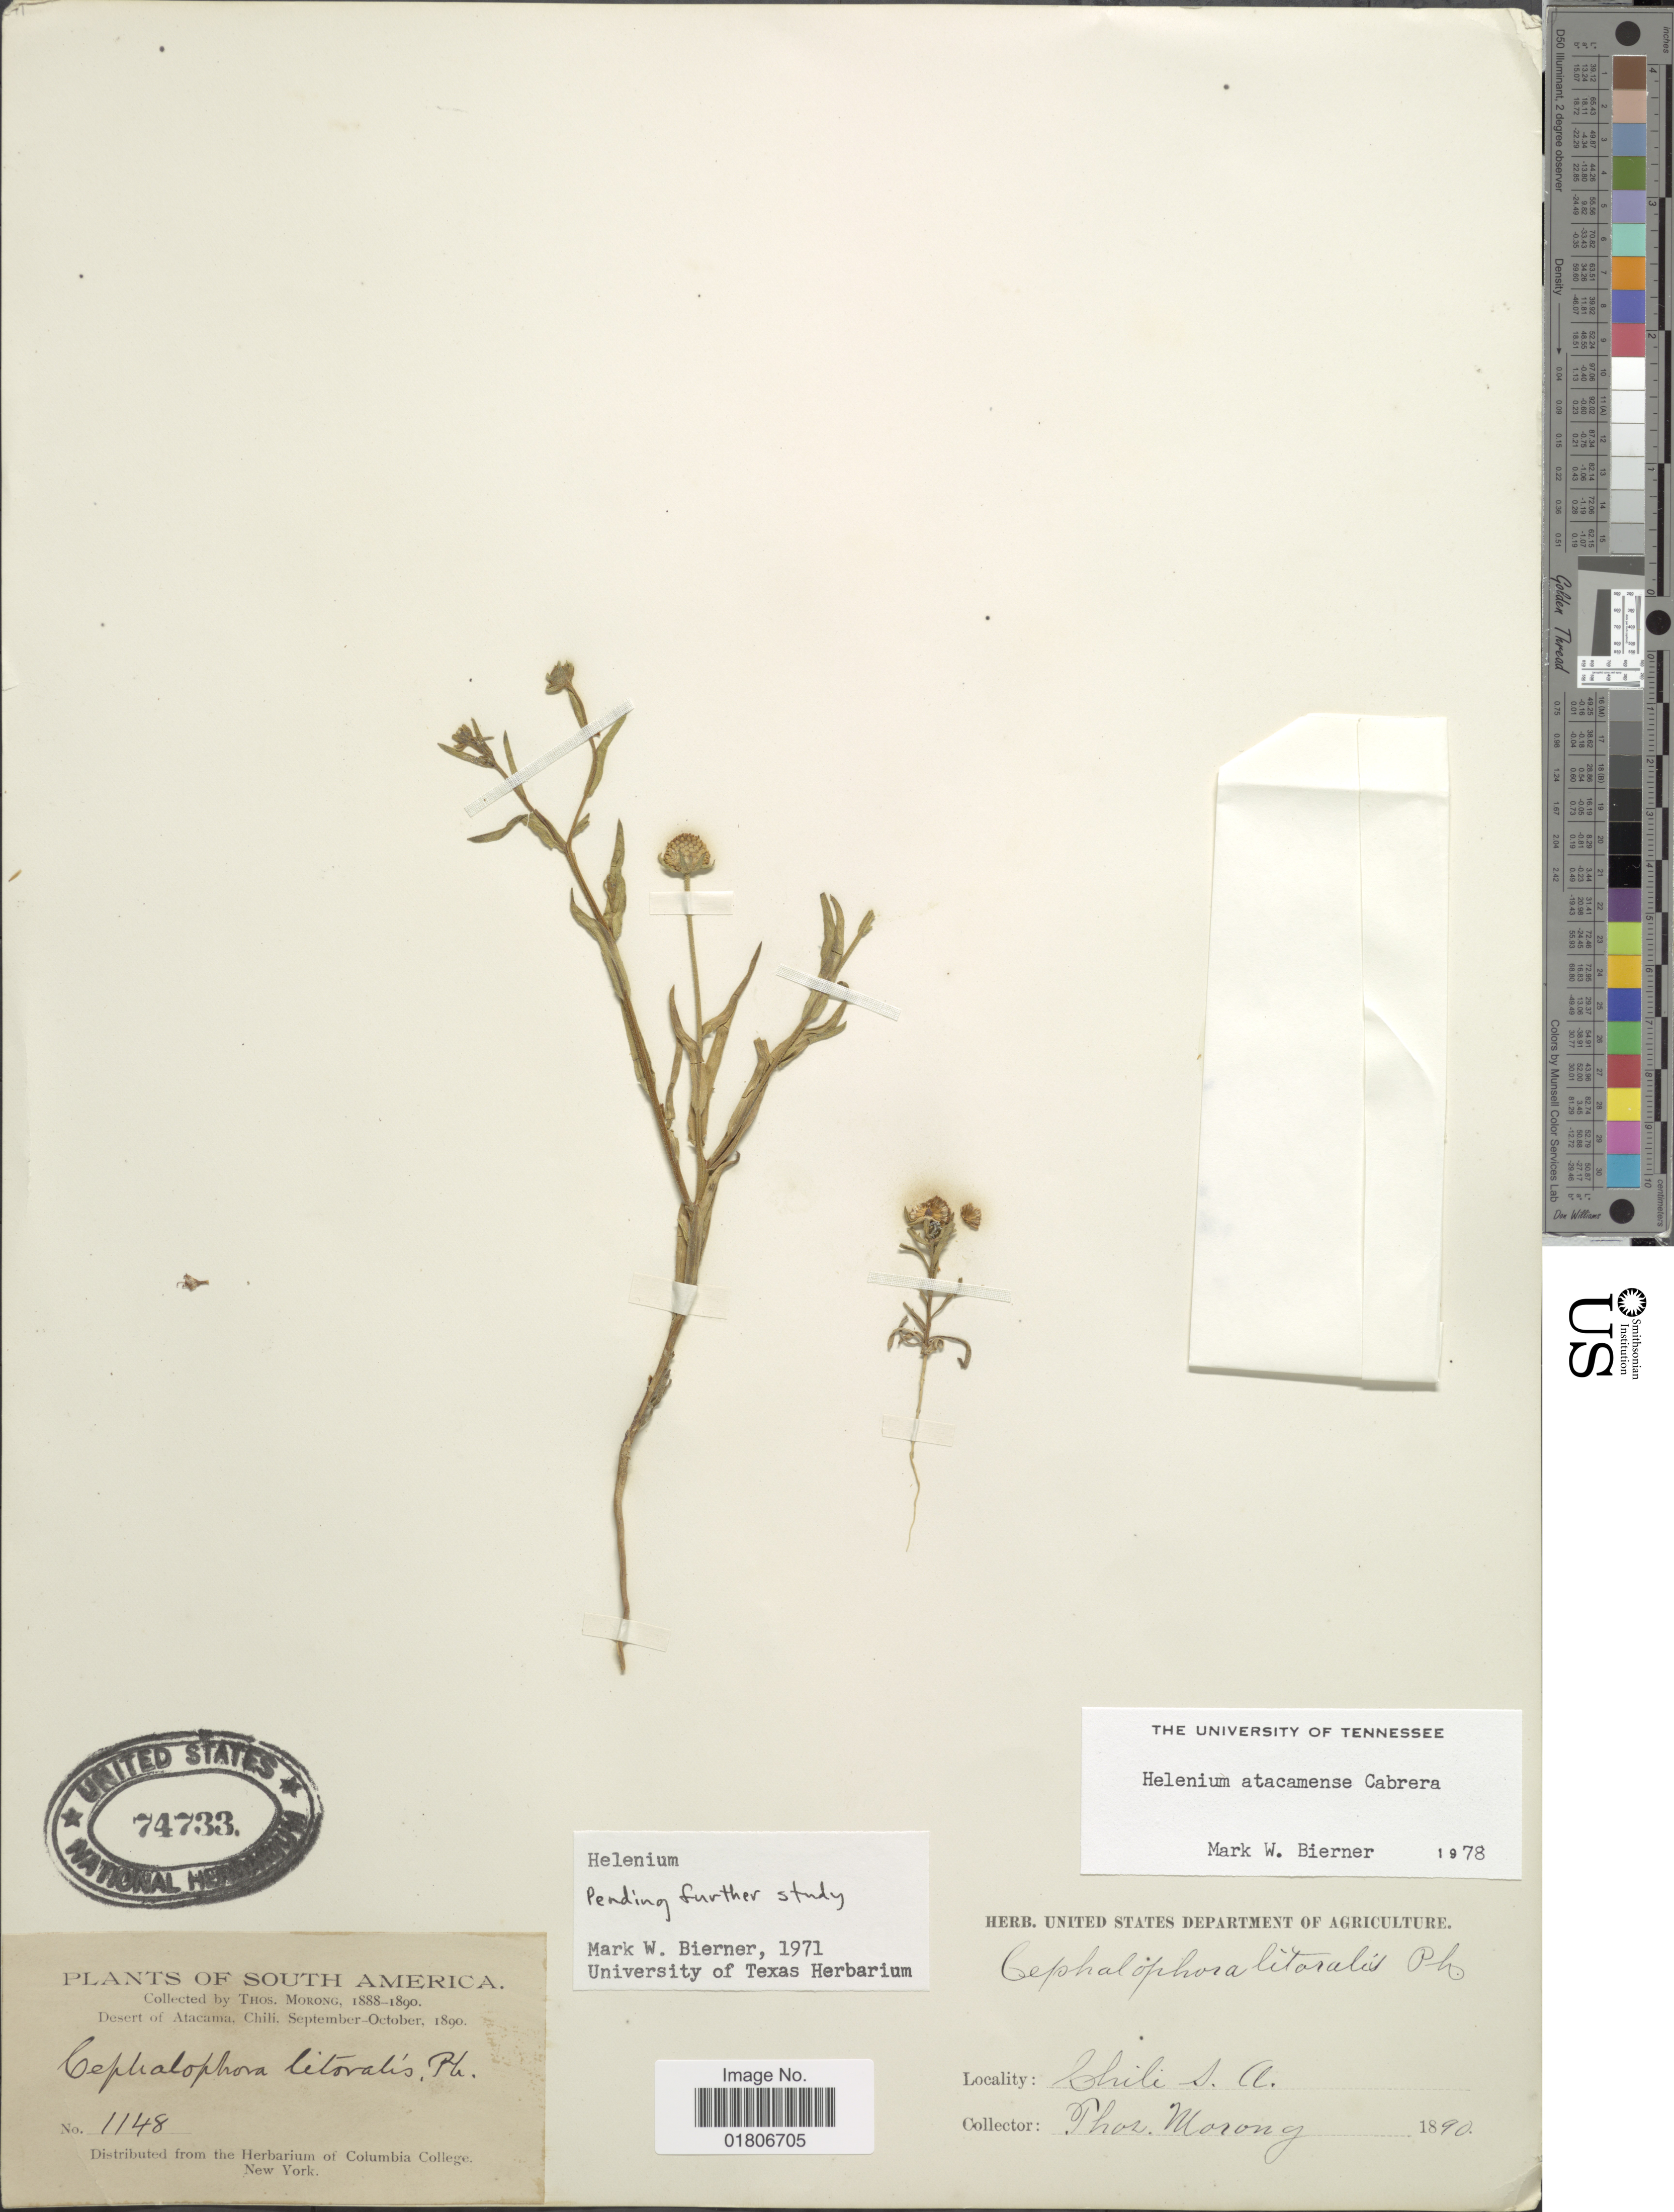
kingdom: Plantae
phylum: Tracheophyta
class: Magnoliopsida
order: Asterales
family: Asteraceae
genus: Helenium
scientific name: Helenium atacamense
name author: Cabrera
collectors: ex herb. T. Morong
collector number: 1148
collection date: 1890-09/1890-10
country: Chile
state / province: Atacama (III)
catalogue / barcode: US 74733